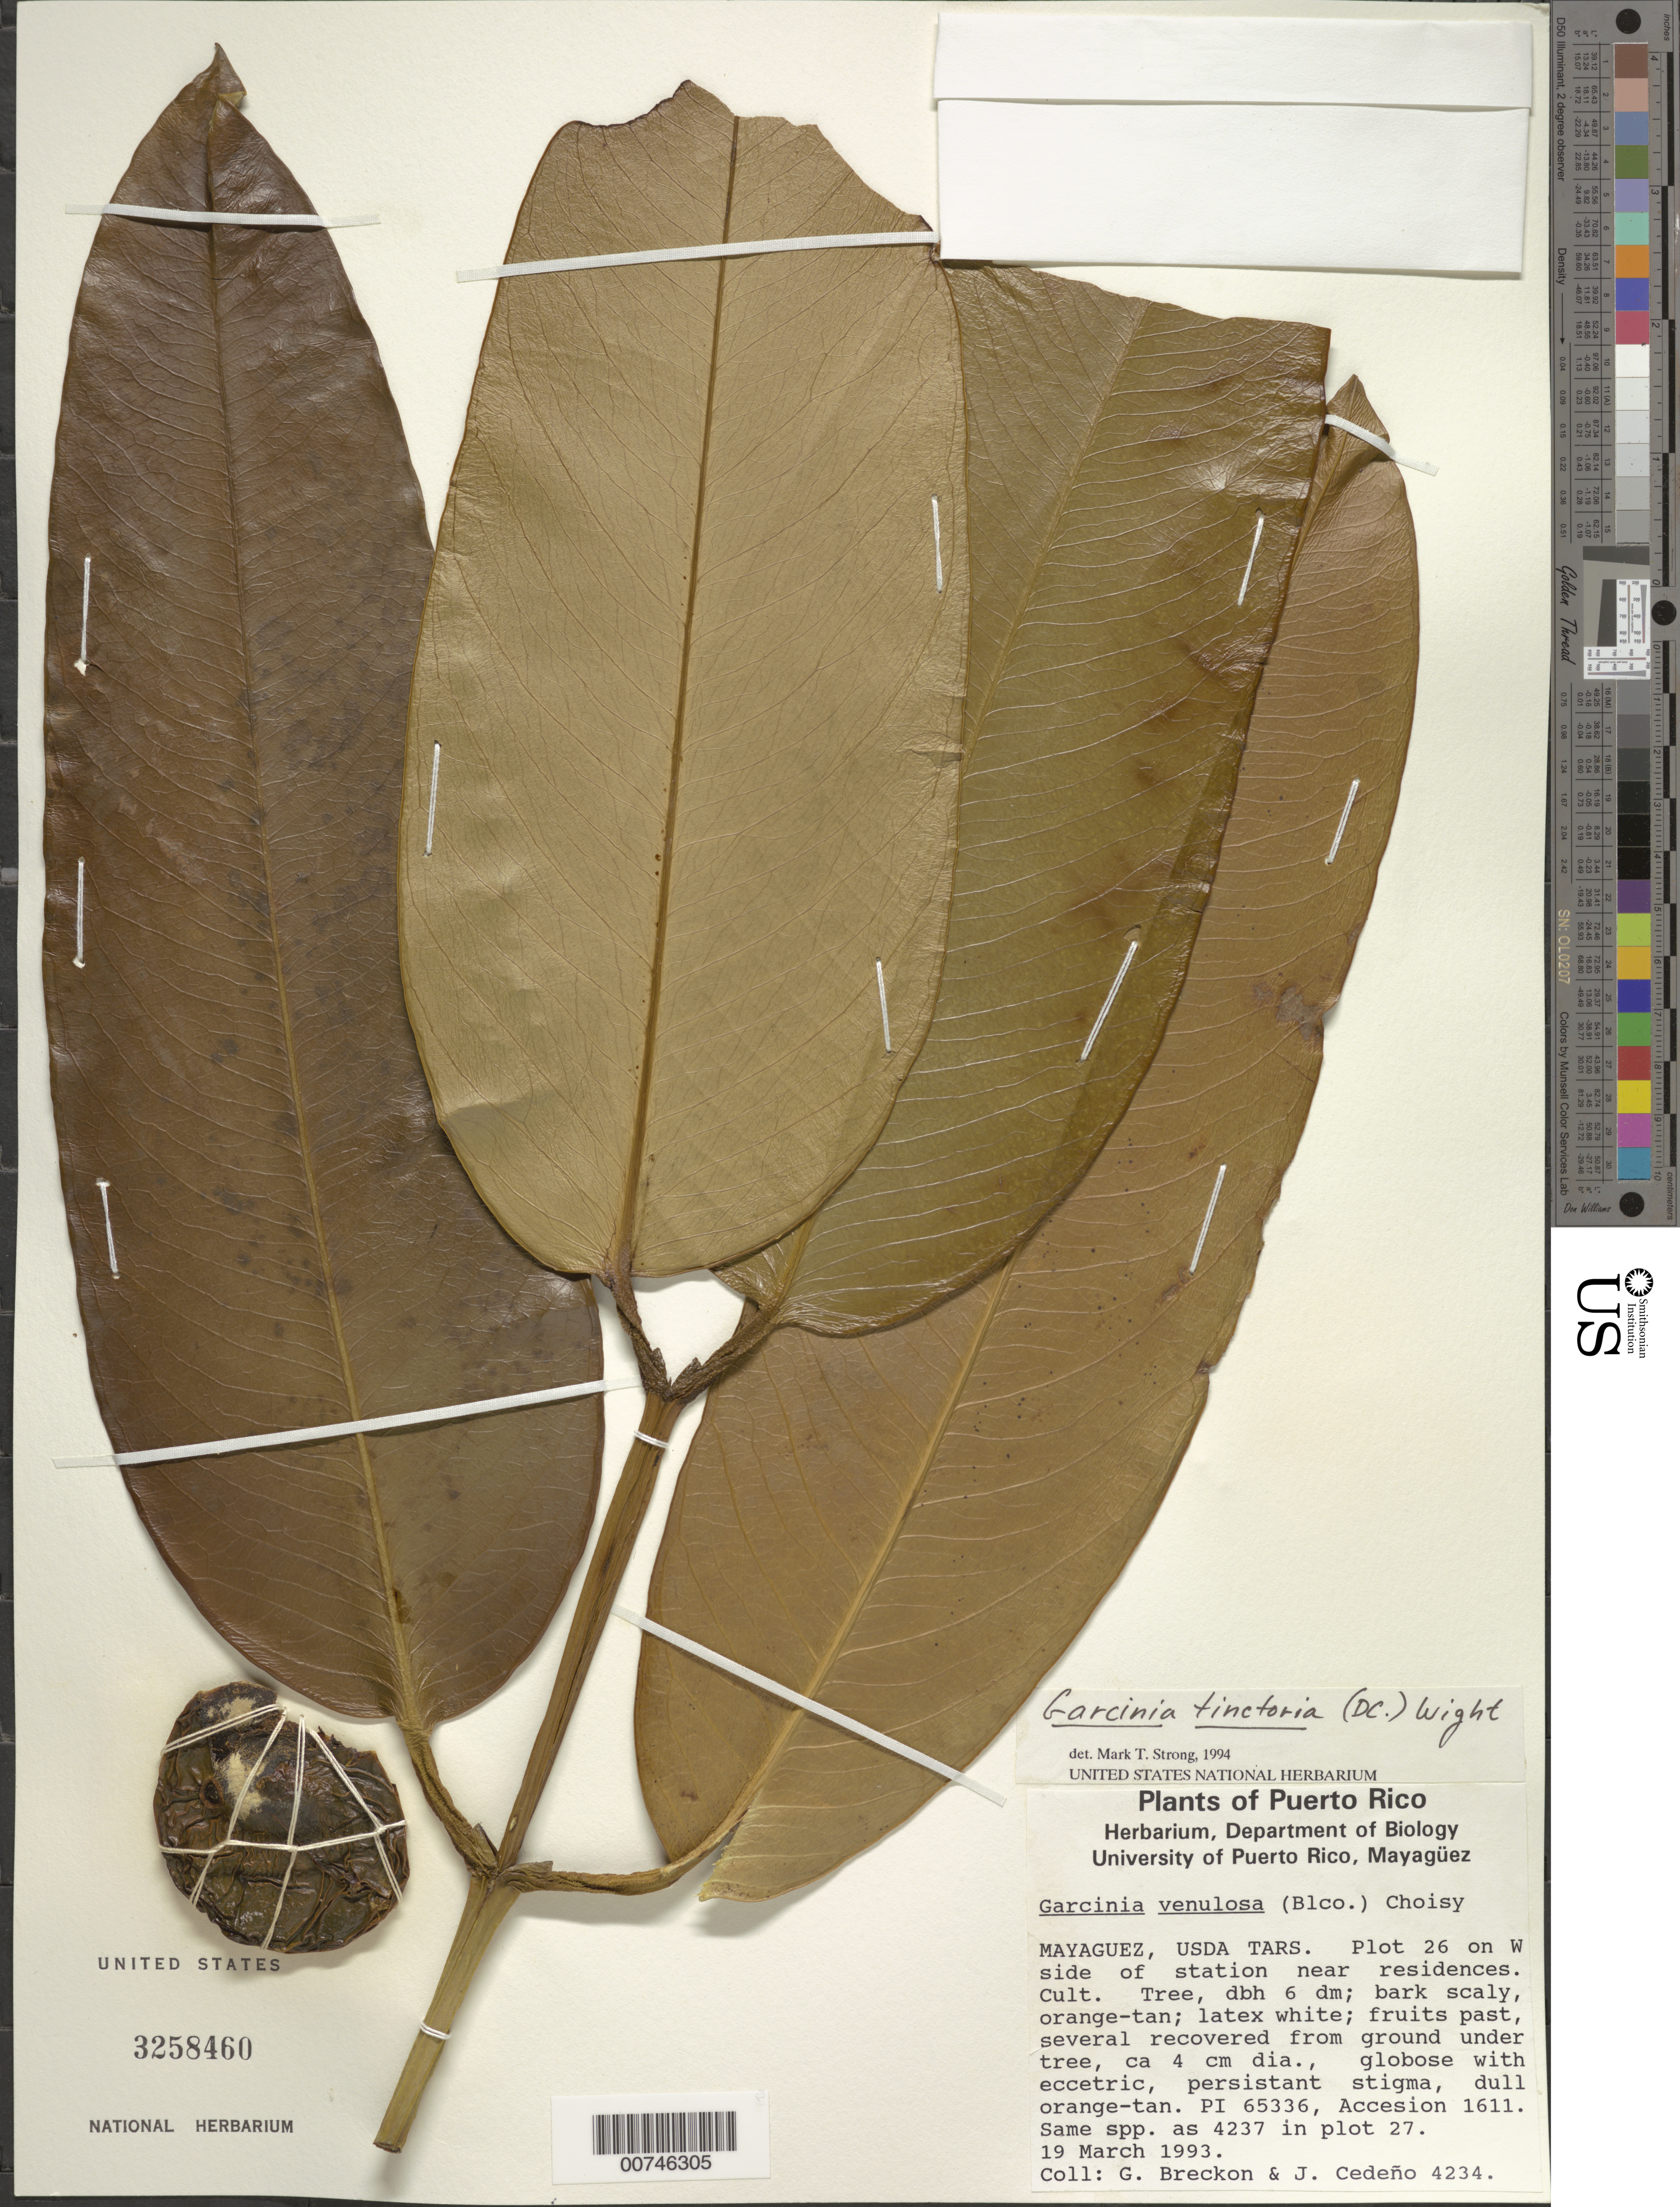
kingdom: Plantae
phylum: Tracheophyta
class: Magnoliopsida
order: Malpighiales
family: Clusiaceae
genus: Garcinia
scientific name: Garcinia tinctoria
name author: (DC.) Dunn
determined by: Strong, M. T., (US), Smithsonian Institution - National Museum of Natural History (UNITED STATES)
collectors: G. J. Breckon & J. Cedeño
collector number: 4234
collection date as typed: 19 Mar 1993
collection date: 1993-03-19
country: Puerto Rico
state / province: Mayagüez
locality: USDA, Tars. Plot 26 on W side of station near residences.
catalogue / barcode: US 3258460